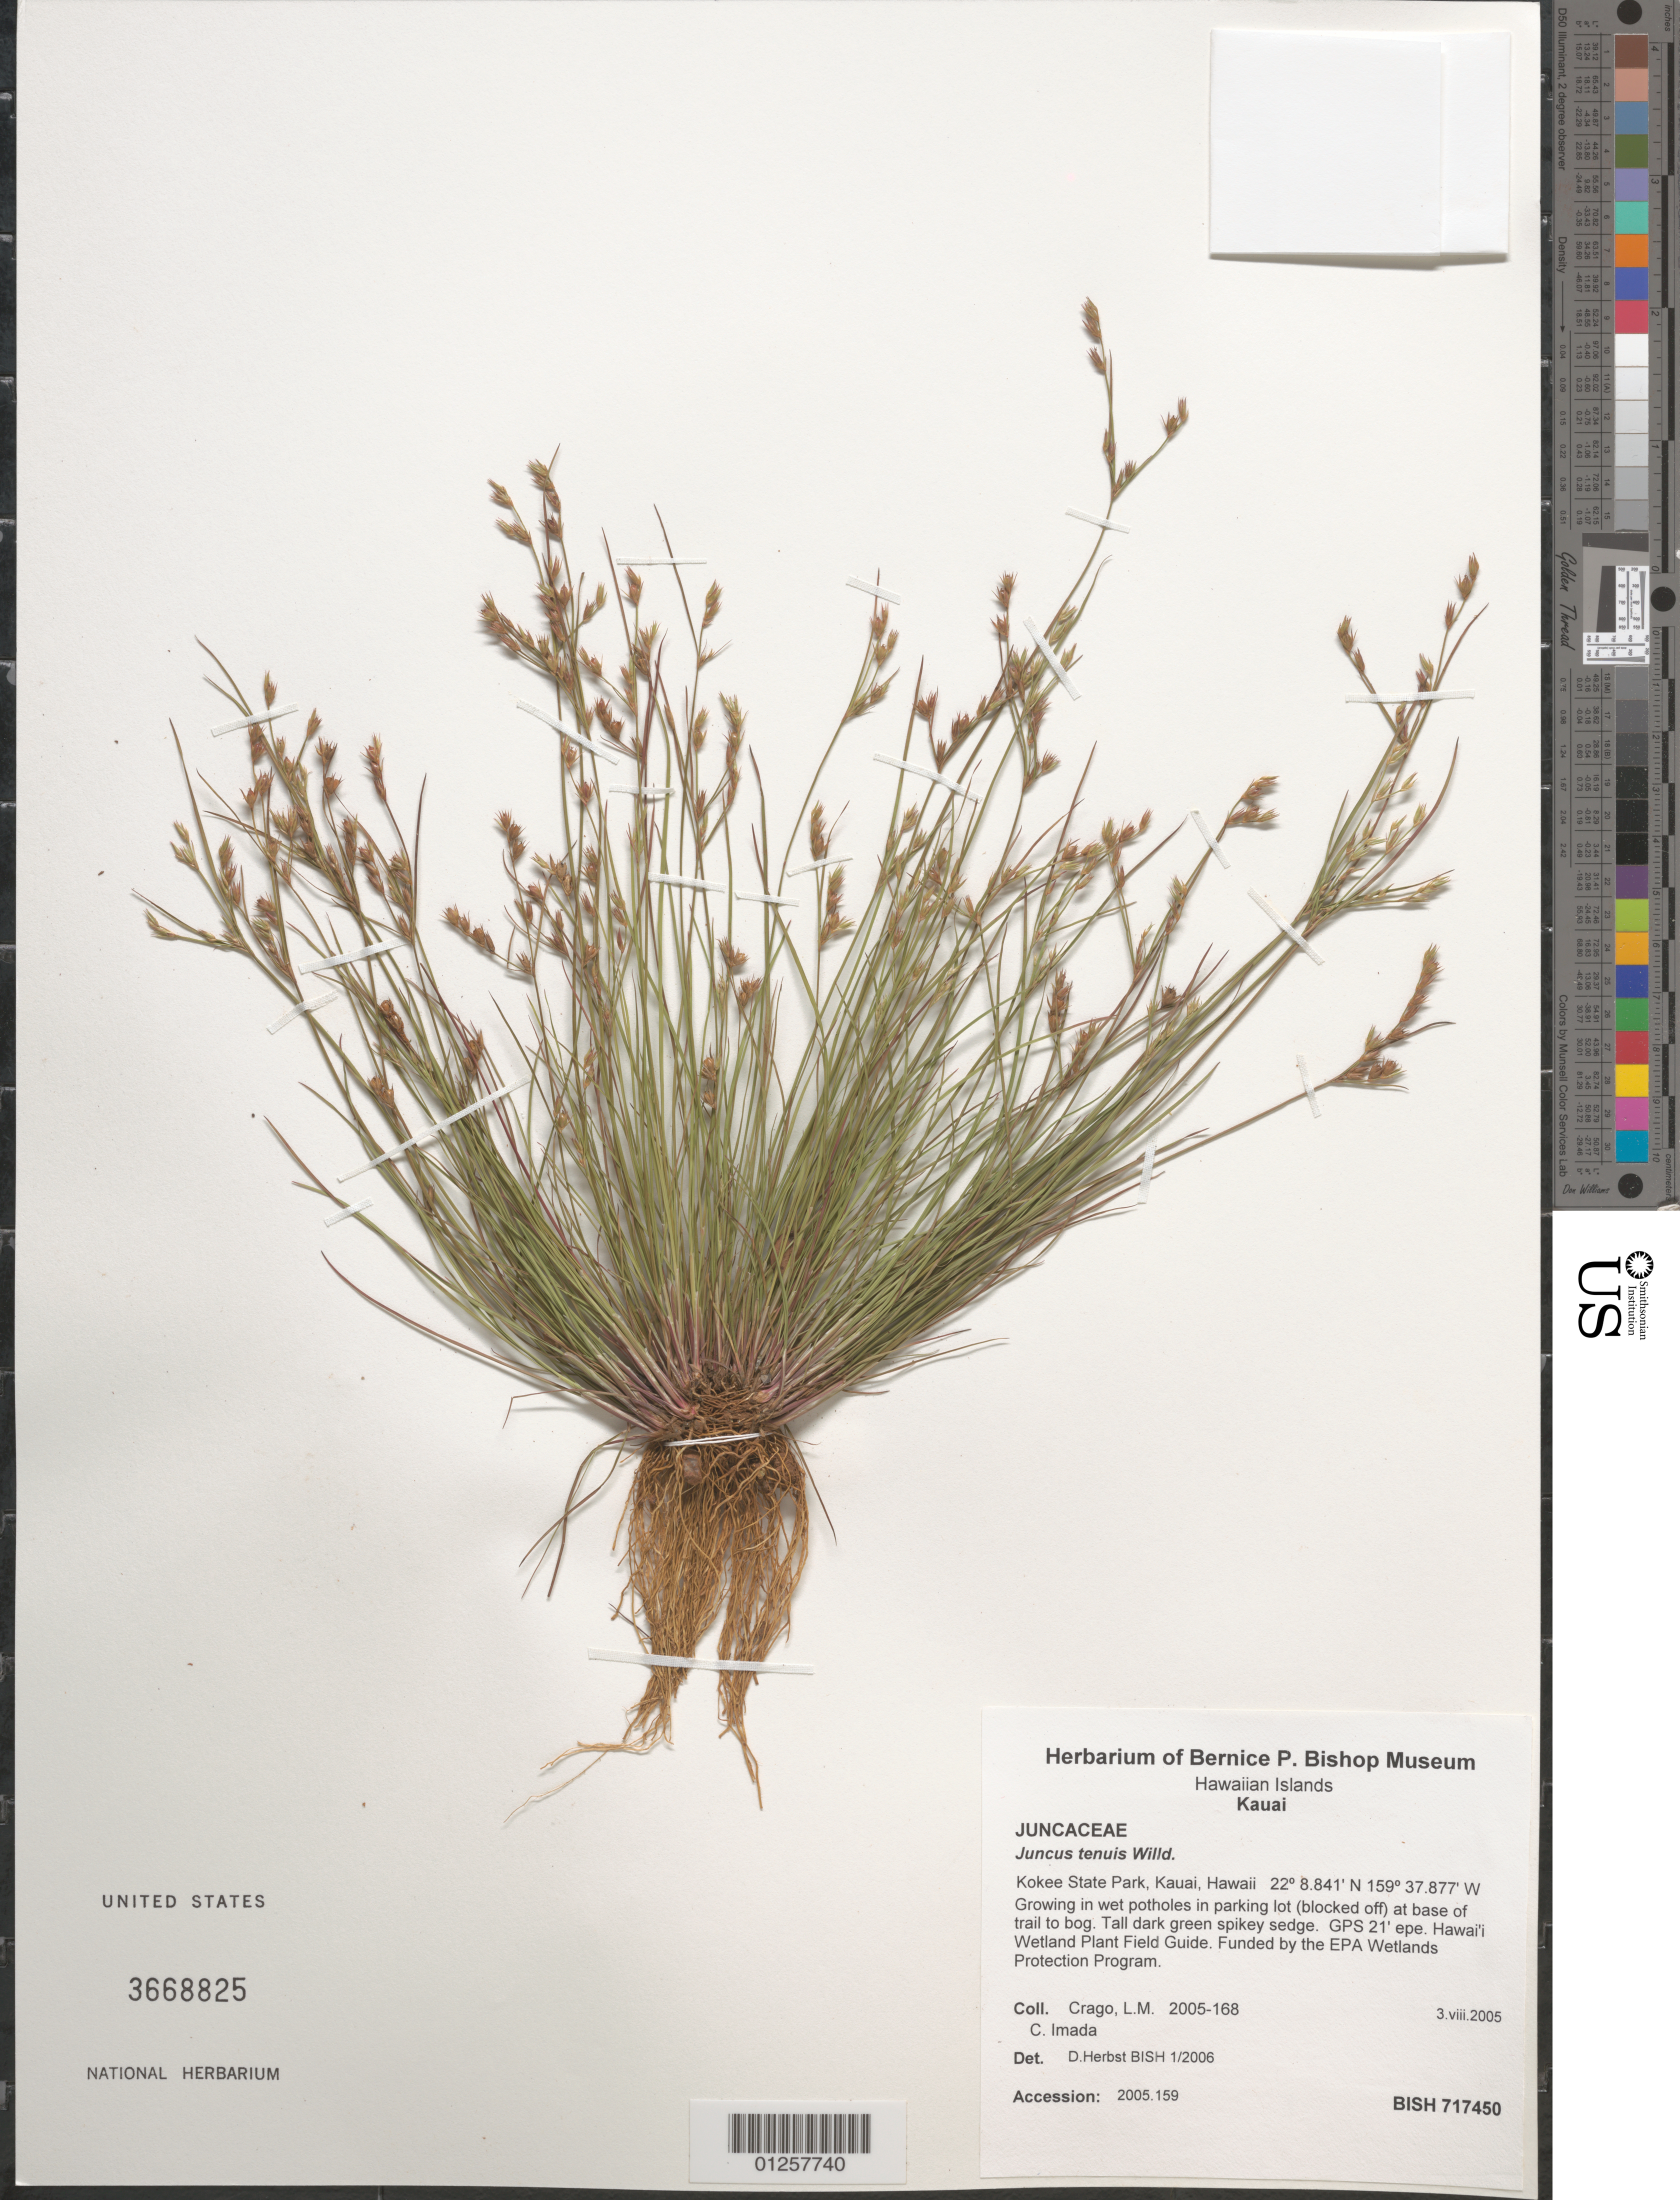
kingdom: Plantae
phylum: Tracheophyta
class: Liliopsida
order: Poales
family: Juncaceae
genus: Juncus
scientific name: Juncus tenuis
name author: Willd.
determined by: Herbst, D.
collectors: L. Crago & C. Imada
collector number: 2005-168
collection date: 2005-08-03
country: United States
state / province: Hawaii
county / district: Kauai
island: Kaua'i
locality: Kokee State Park.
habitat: Growing in wet potholes in parking lot (blocked off) at base of trail to bog.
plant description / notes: Accession: 2005.159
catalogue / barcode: US 3668825